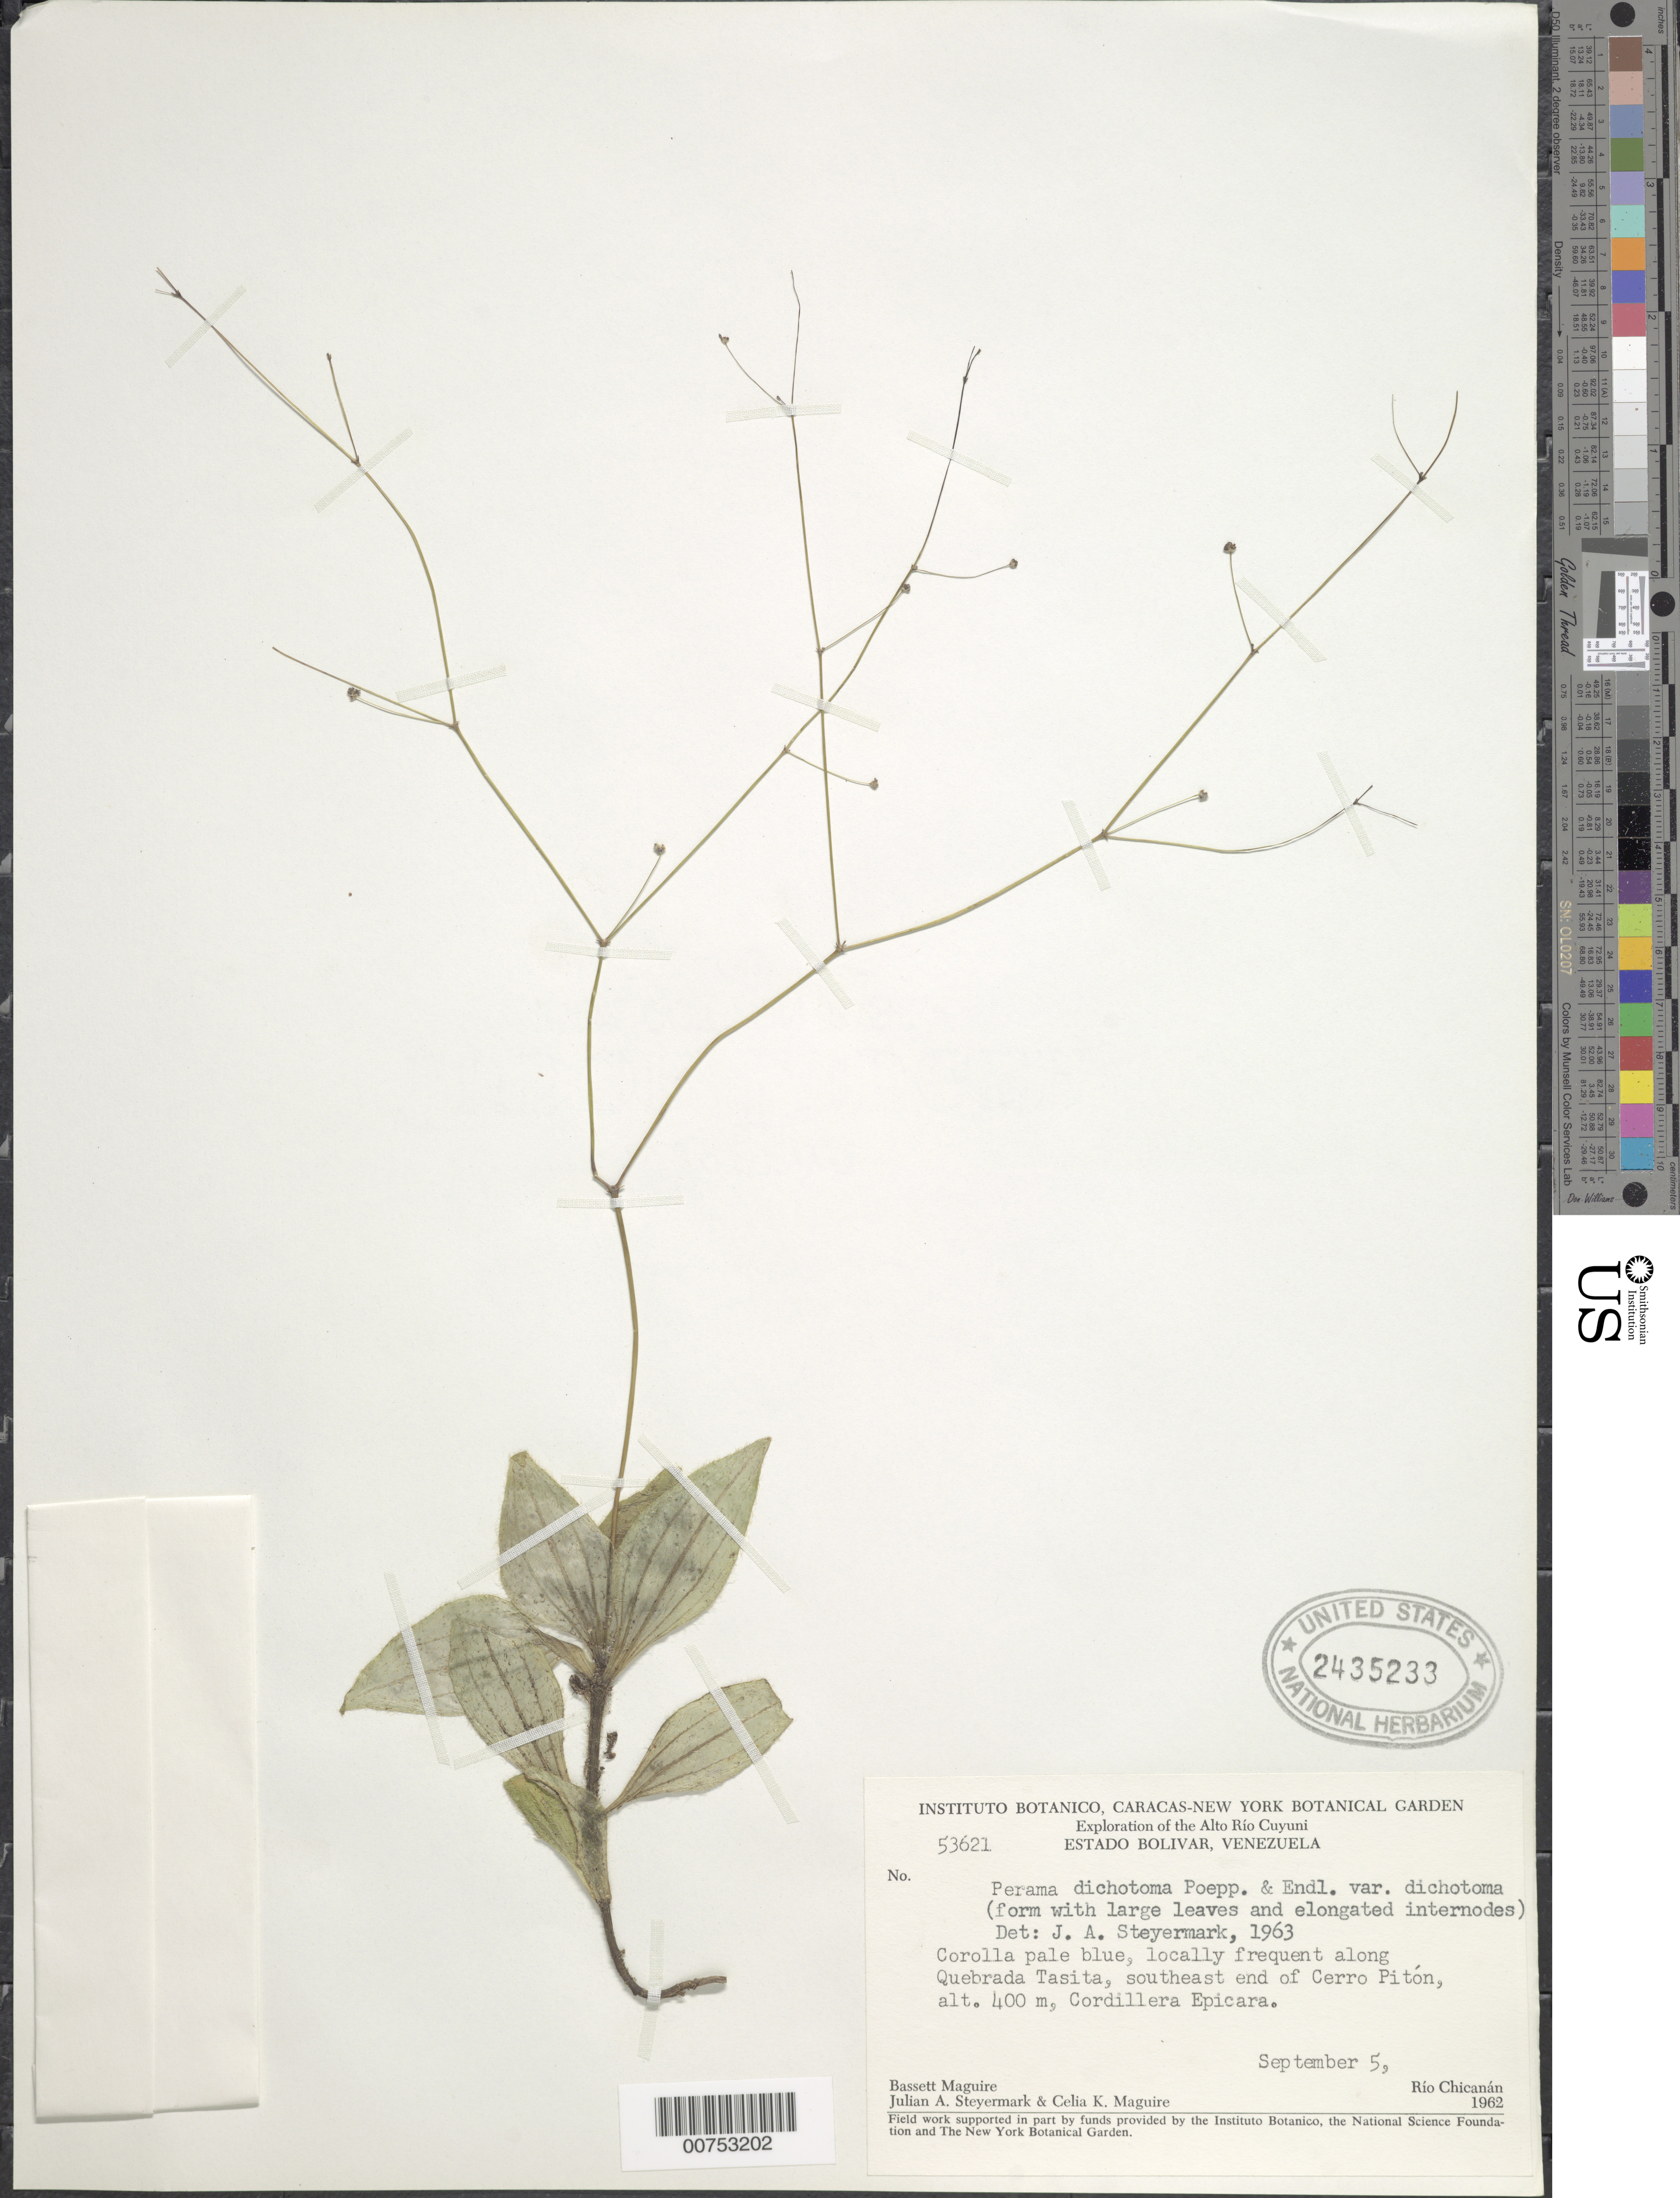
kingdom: Plantae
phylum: Tracheophyta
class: Magnoliopsida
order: Gentianales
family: Rubiaceae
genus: Perama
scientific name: Perama dichotoma var. dichotoma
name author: Poepp.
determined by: Steyermark, Julian A., (VEN)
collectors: B. Maguire, J. Steyermark & C. K. Maguire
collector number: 53621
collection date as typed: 5-Sep-62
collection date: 1962-09-05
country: Venezuela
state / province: Bolívar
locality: Alto Río Cuyuni, Quebrada Tasita, SE end of Cerro Piton, Cordillera Epicara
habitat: Along quebrada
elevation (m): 400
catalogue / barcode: US 2435233